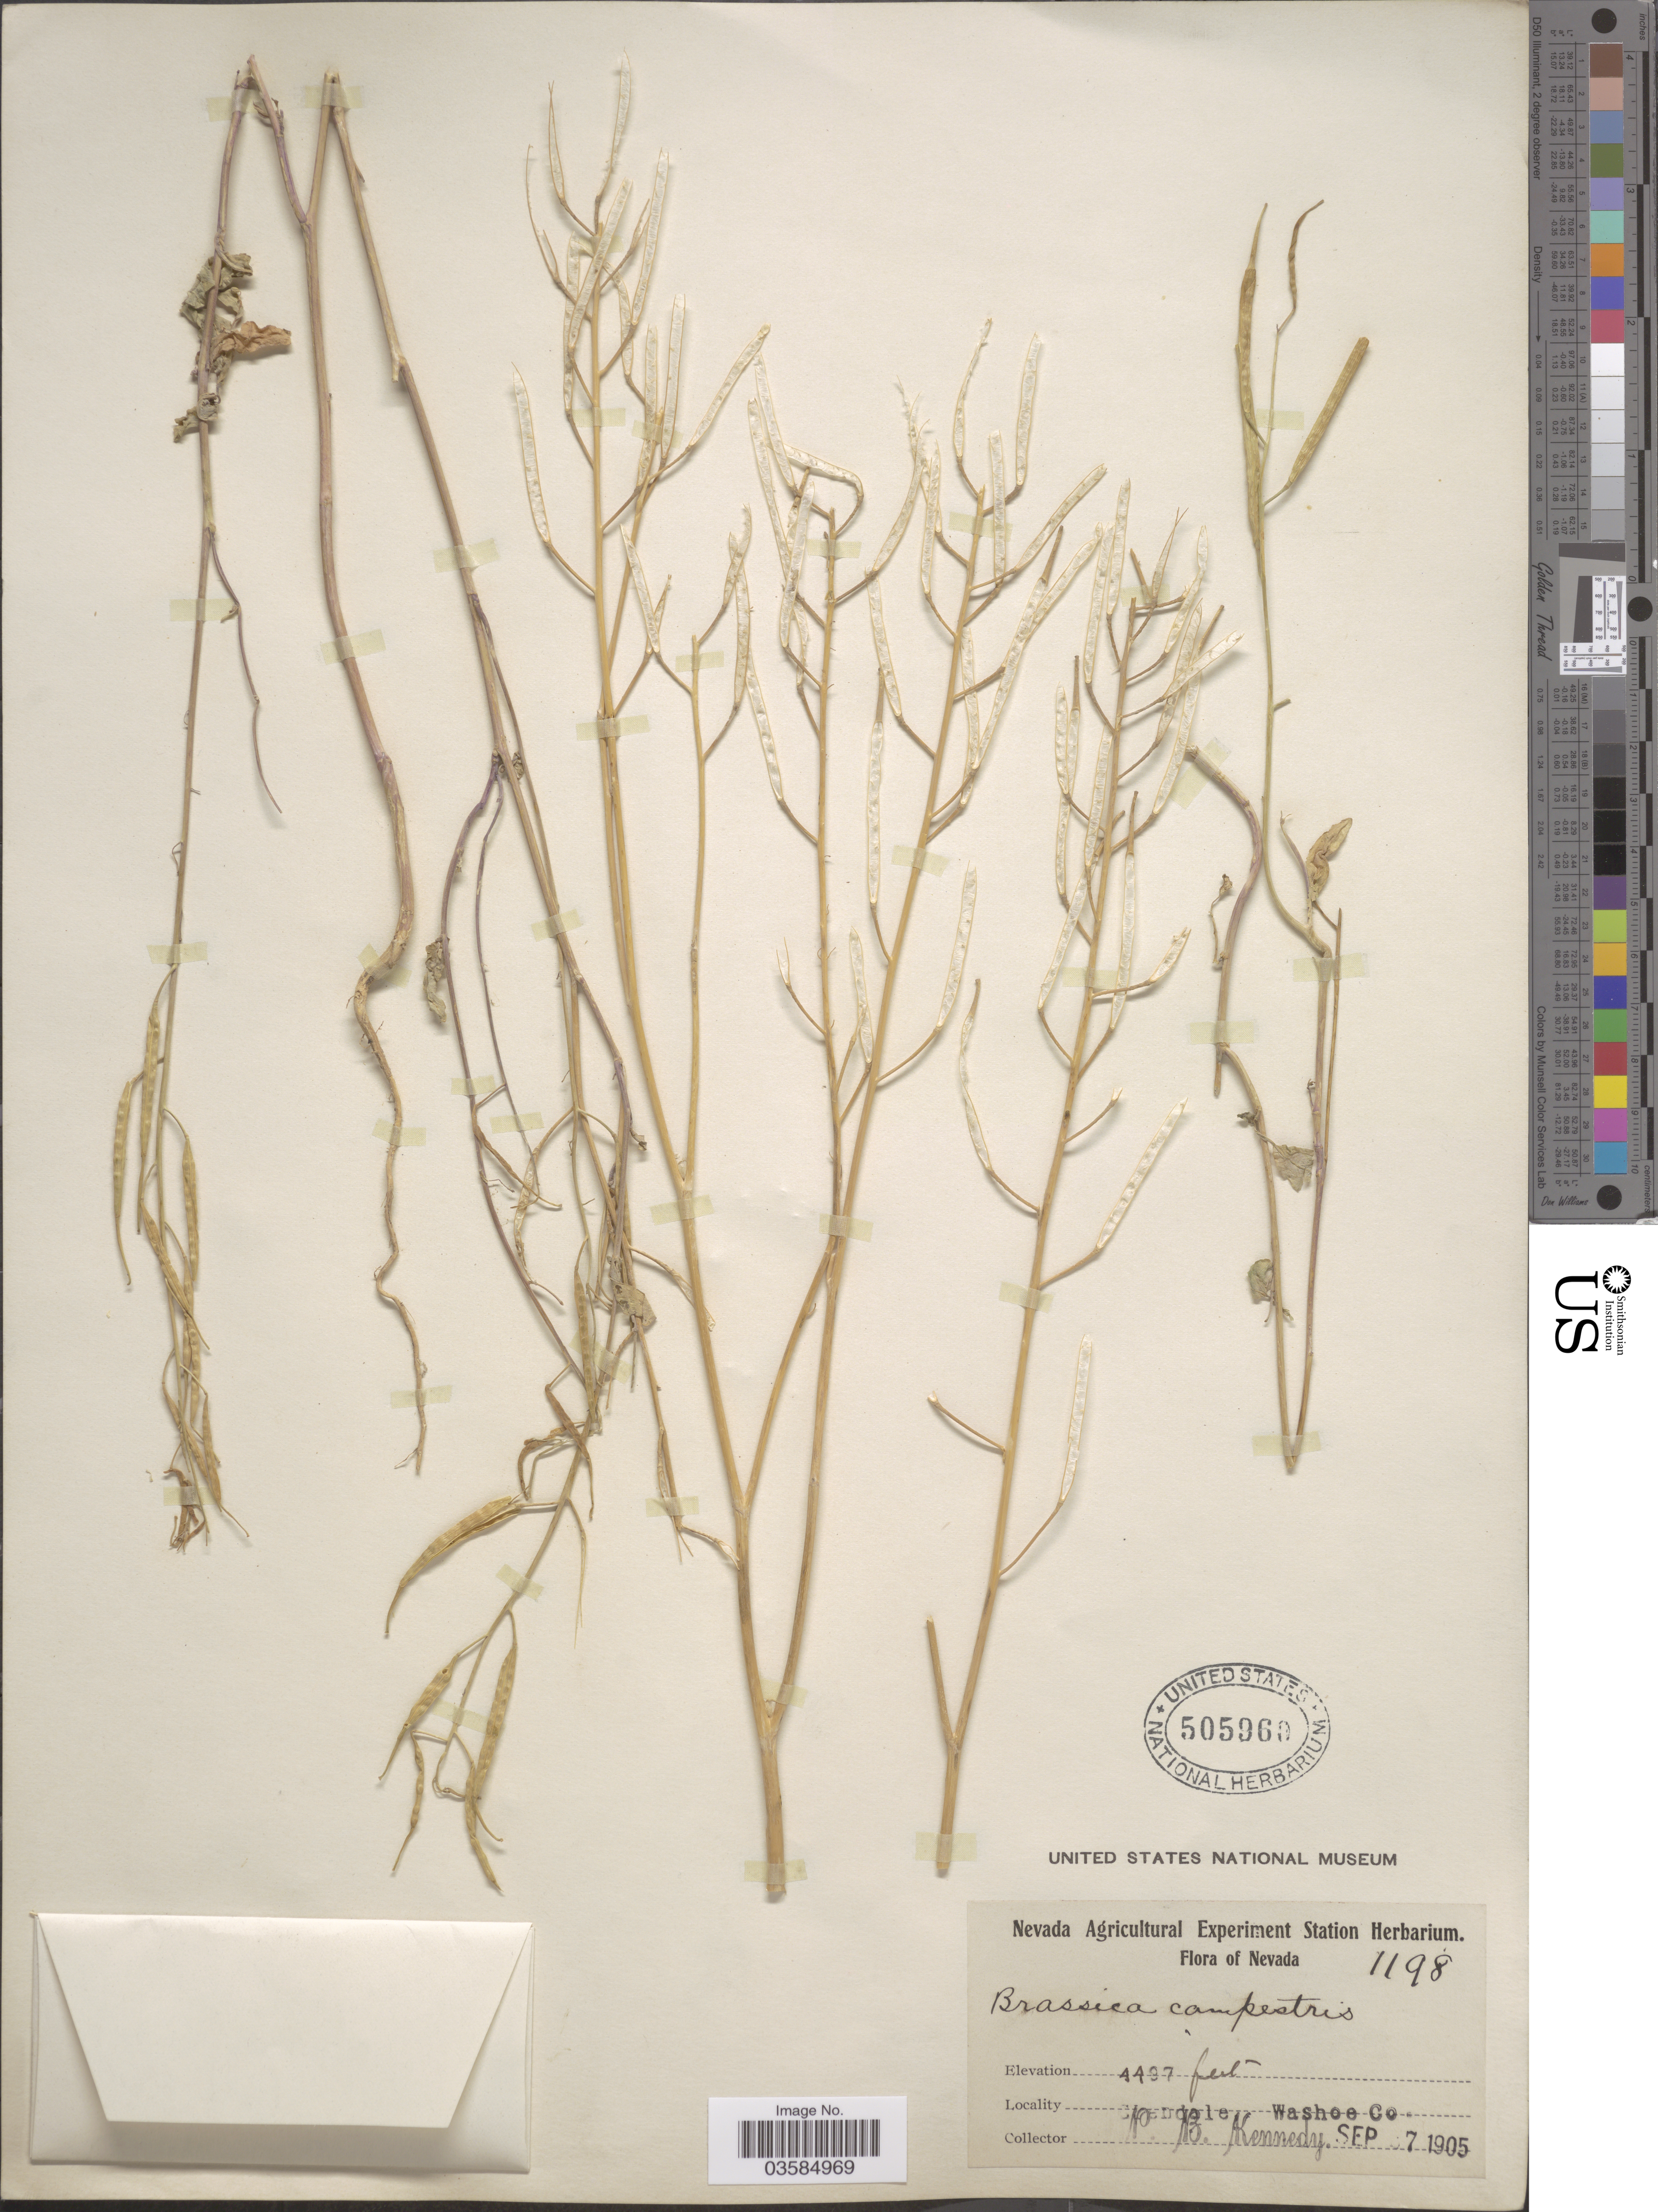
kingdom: Plantae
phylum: Tracheophyta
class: Magnoliopsida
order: Brassicales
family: Brassicaceae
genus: Brassica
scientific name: Brassica campestris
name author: L.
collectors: P. B. Kennedy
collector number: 1198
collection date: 1905-09-07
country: United States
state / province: Nevada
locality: Chendale Washoe Co.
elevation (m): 1371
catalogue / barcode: US 505960